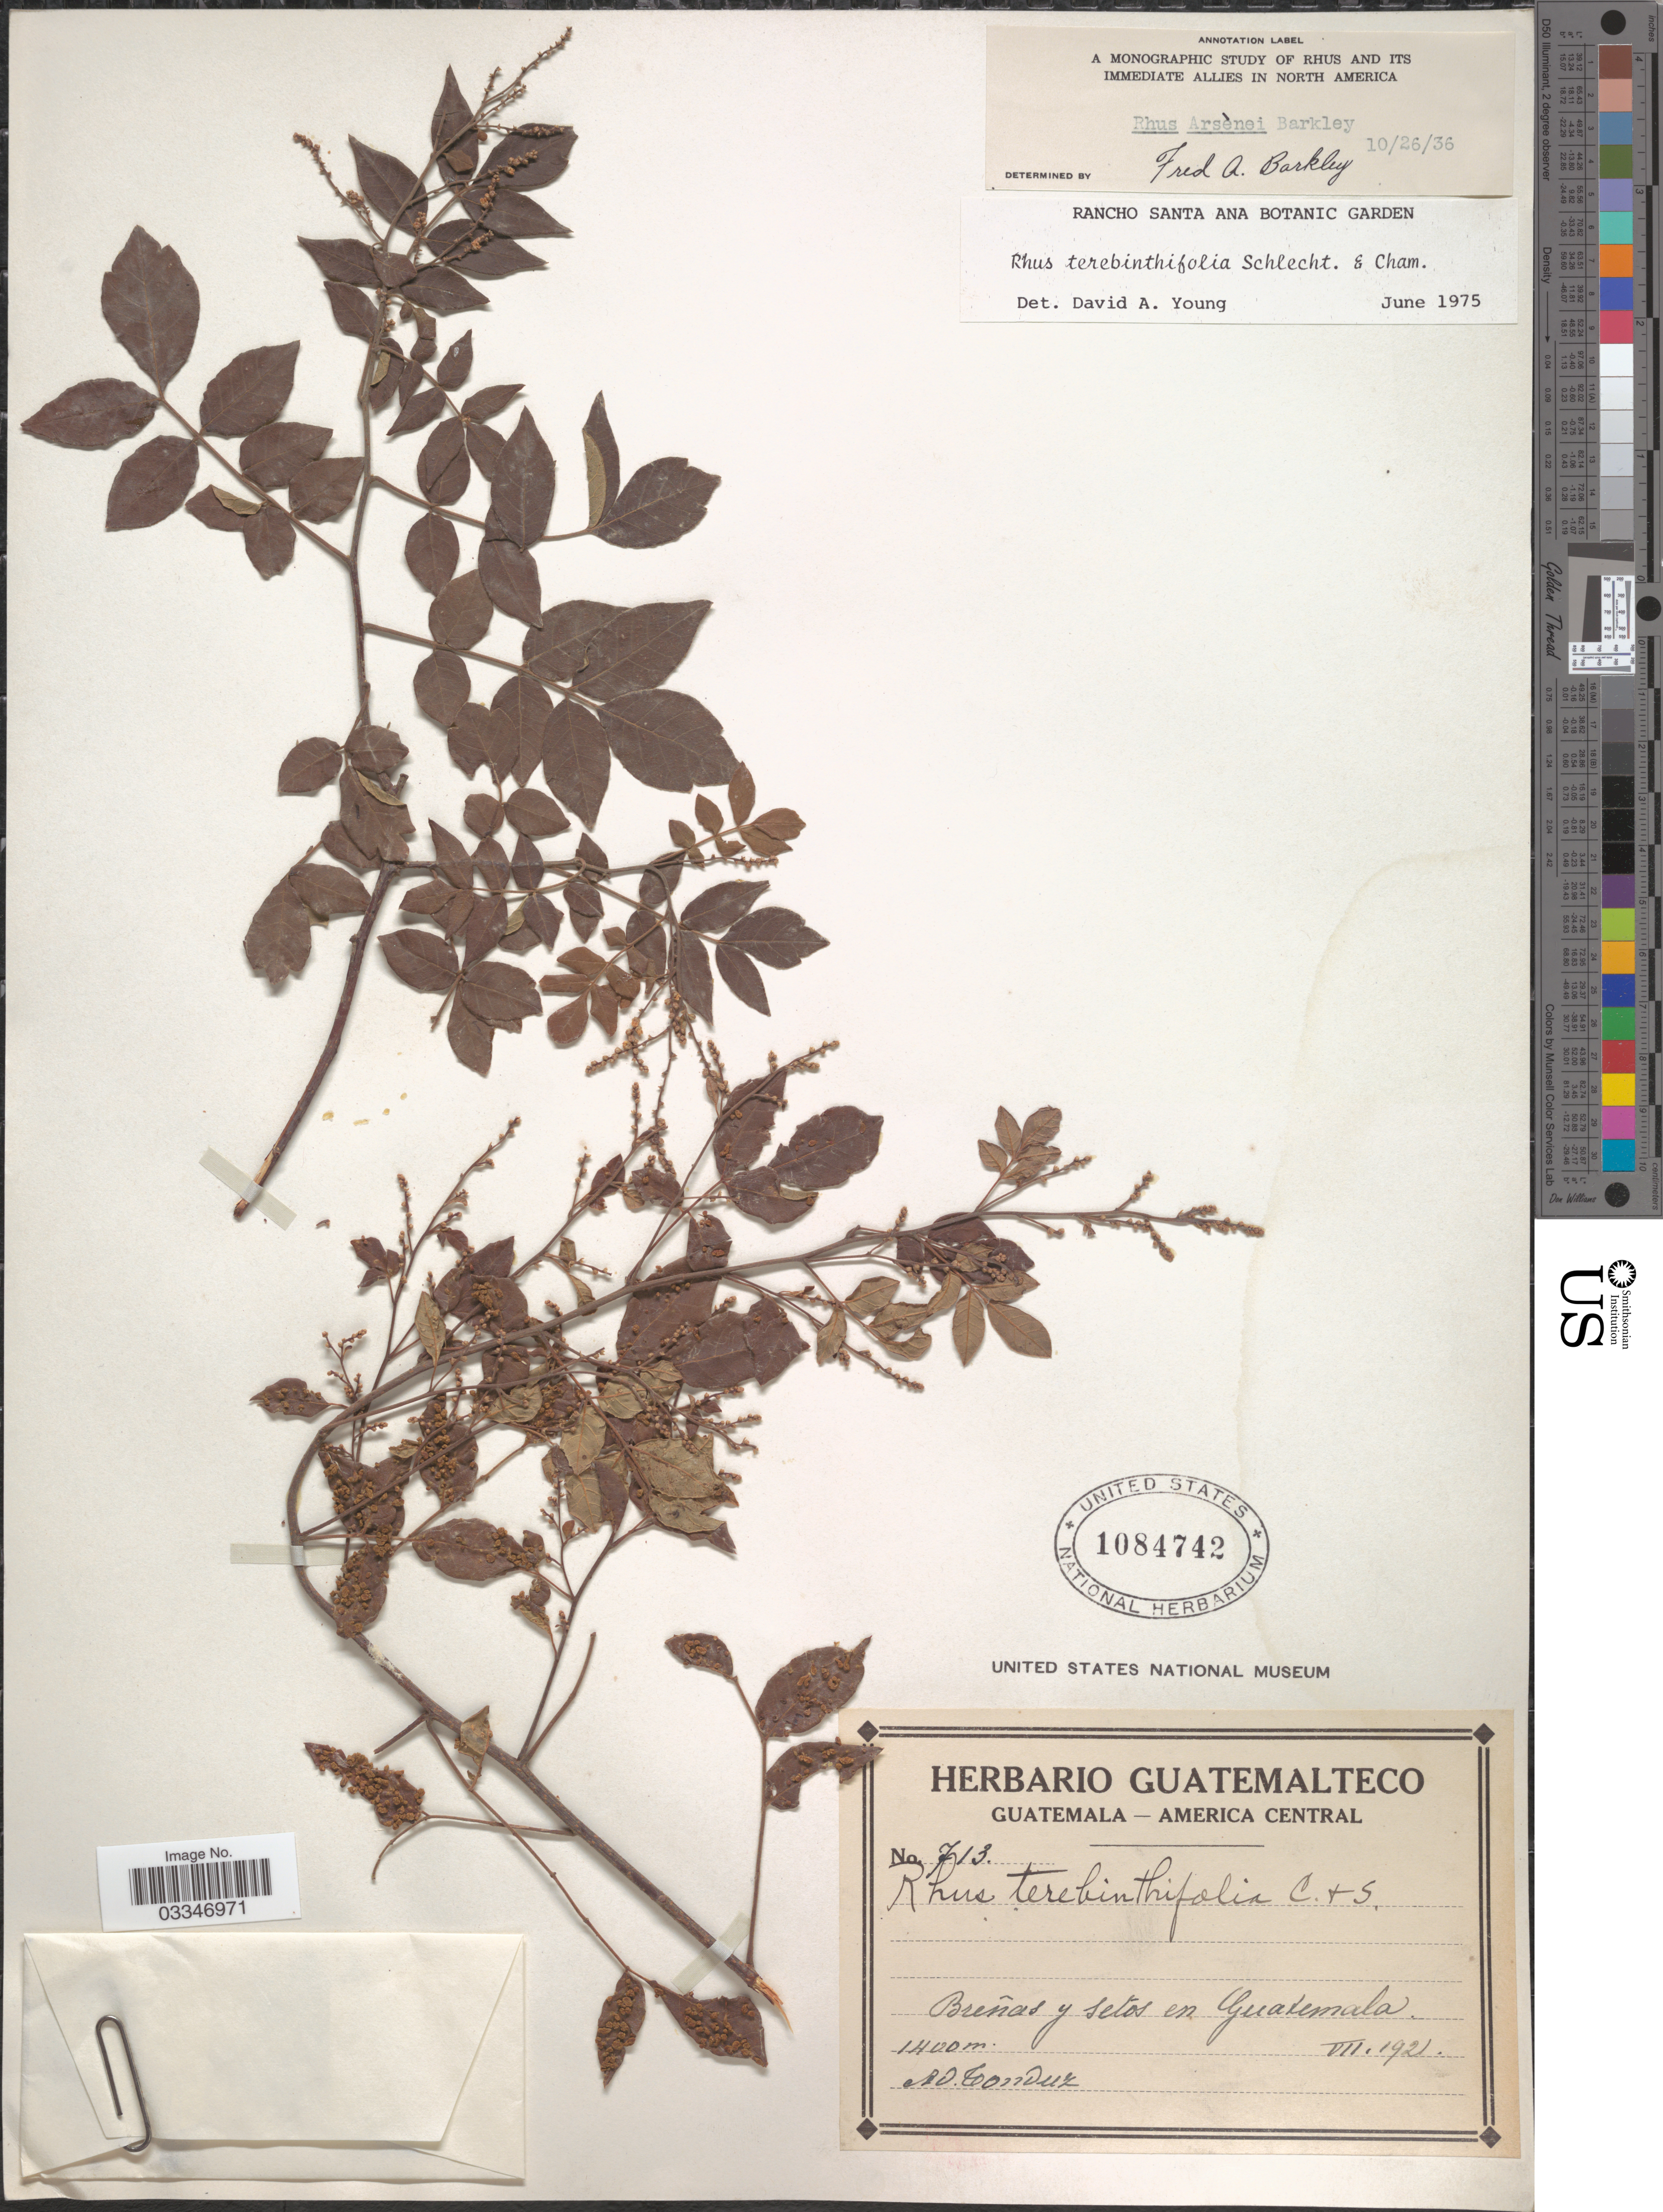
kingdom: Plantae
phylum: Tracheophyta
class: Magnoliopsida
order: Sapindales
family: Anacardiaceae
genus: Rhus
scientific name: Rhus terebinthifolia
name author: Schltdl. & Cham.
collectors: A. Tonduz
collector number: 713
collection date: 1921-07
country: Guatemala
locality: Breñas y setos en Guatemala.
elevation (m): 1400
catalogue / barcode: US 1084742